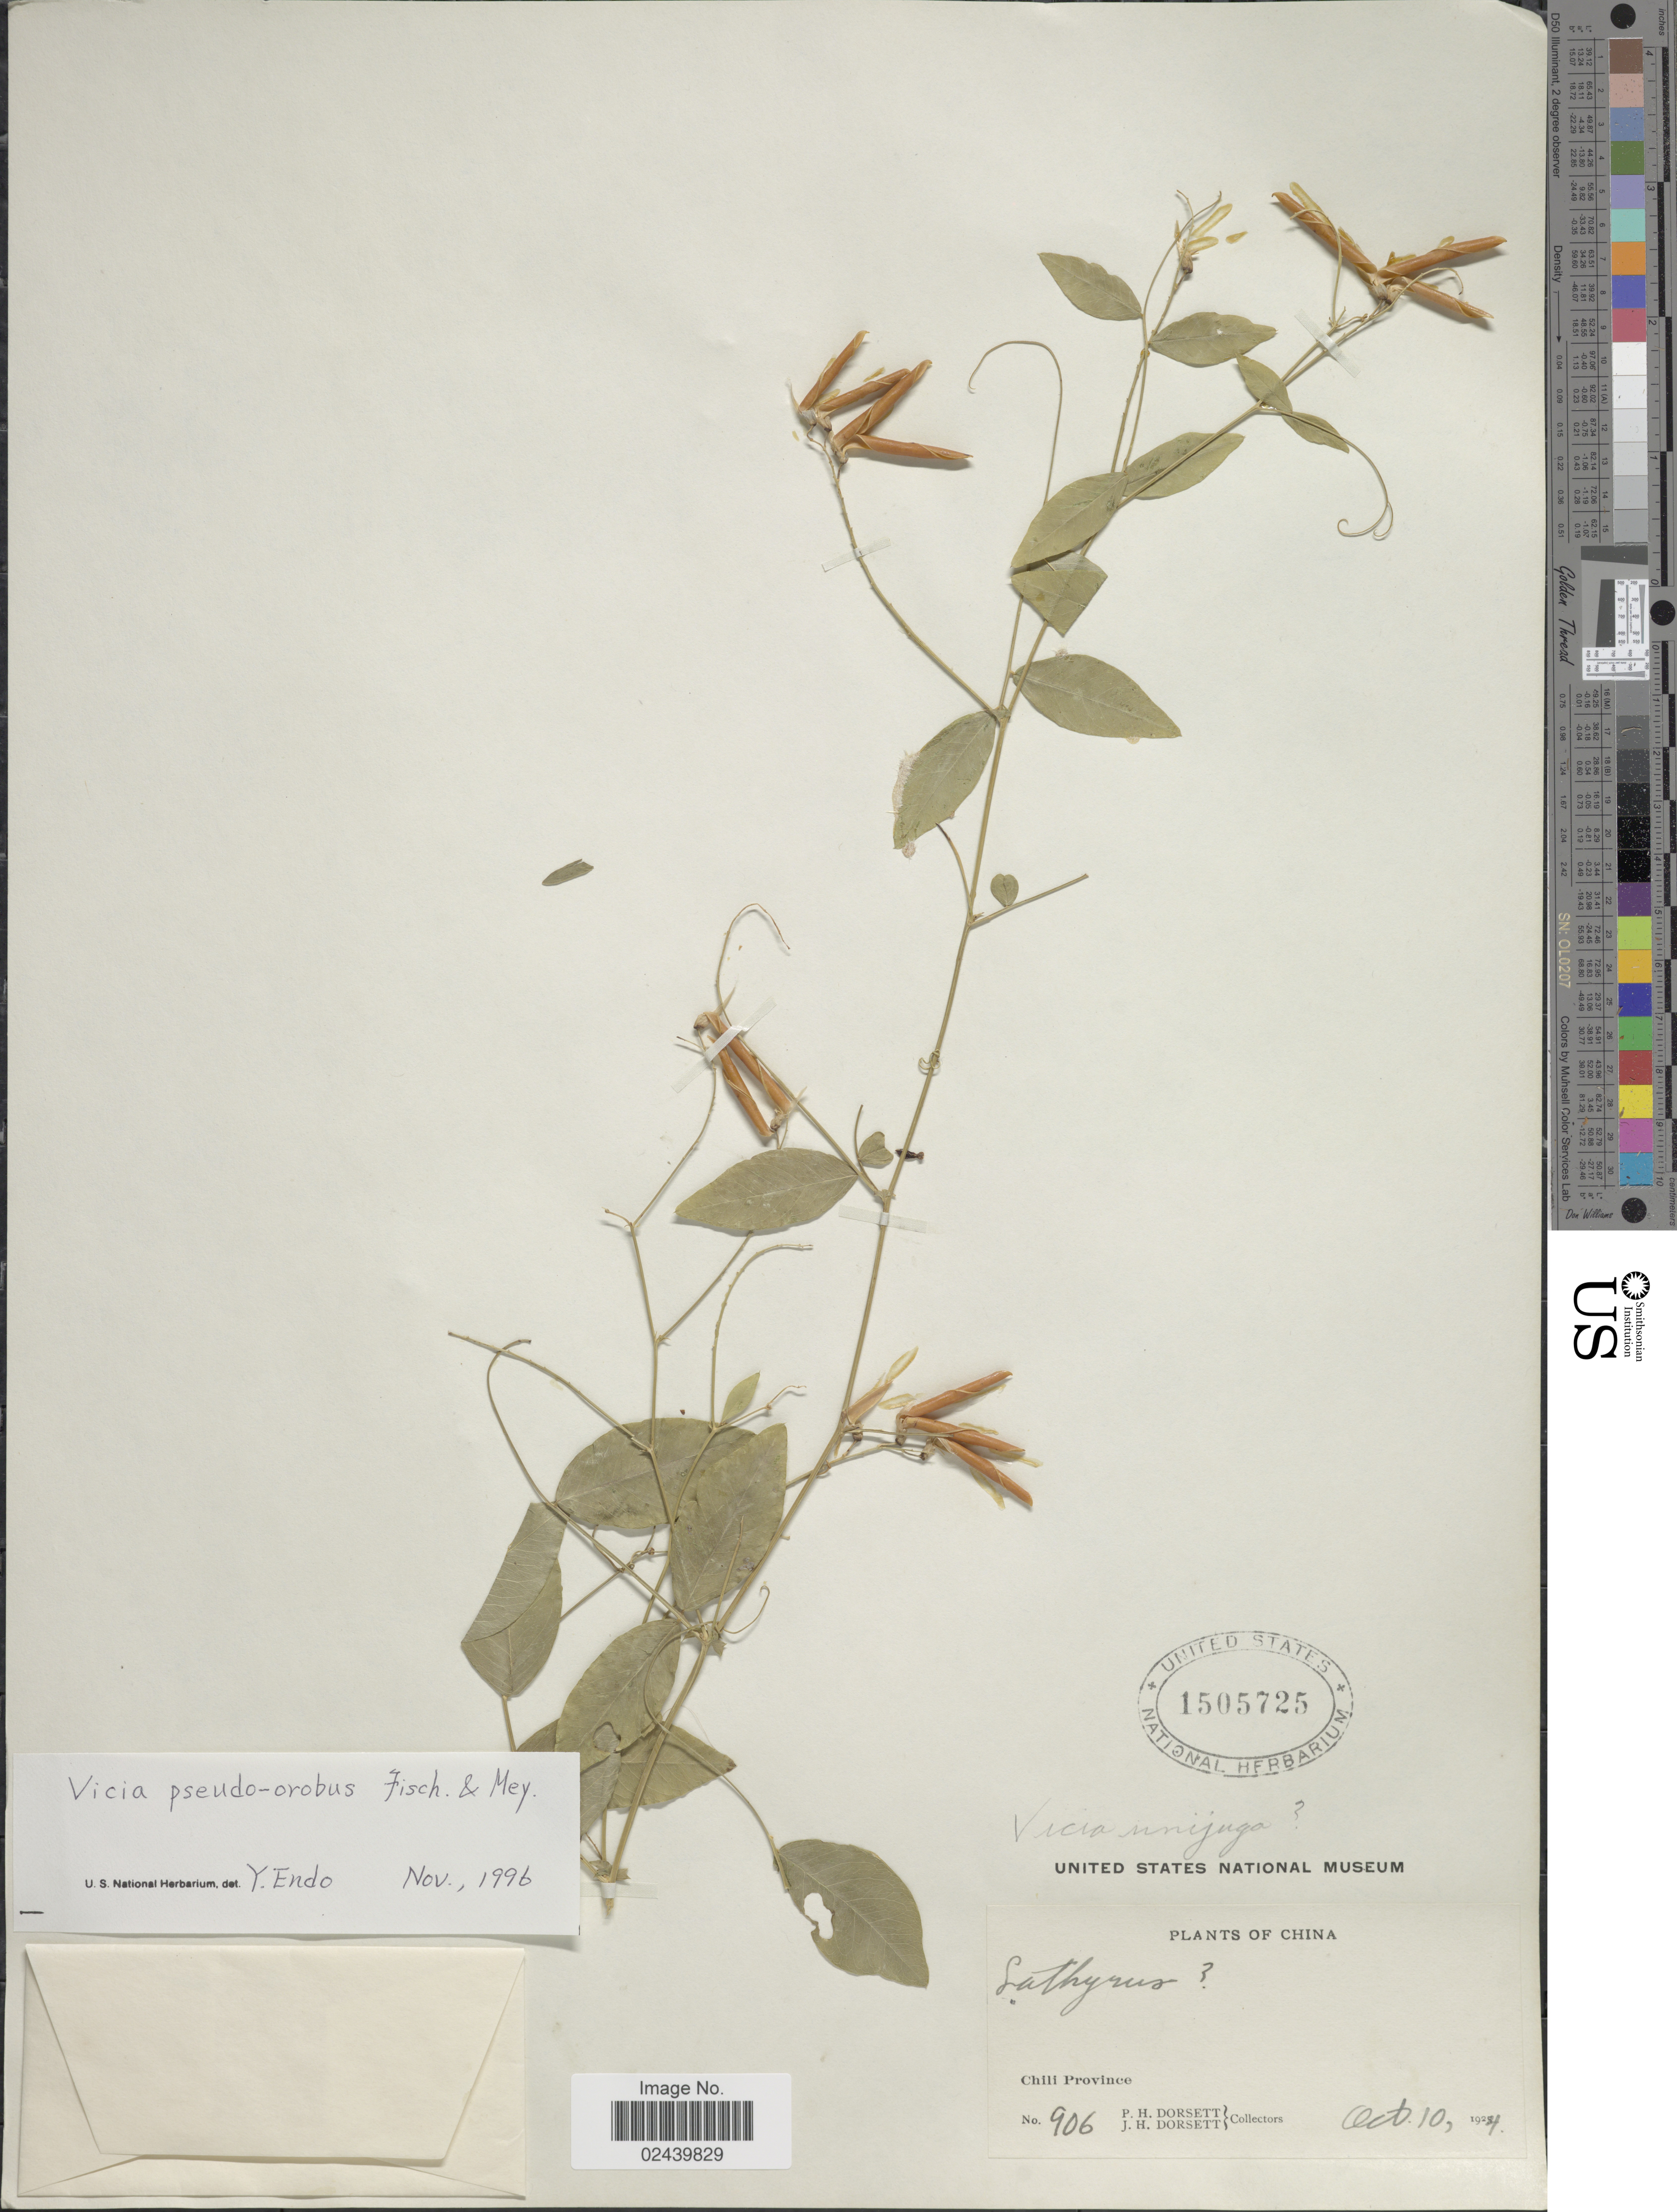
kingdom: Plantae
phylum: Tracheophyta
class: Magnoliopsida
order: Fabales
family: Fabaceae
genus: Vicia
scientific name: Vicia pseudo-orobus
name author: Fisch. & C.A. Mey.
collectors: P. H. Dorsett & J. Dorsett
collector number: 906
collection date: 1924-10-10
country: China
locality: Chili Province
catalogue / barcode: US 1505725